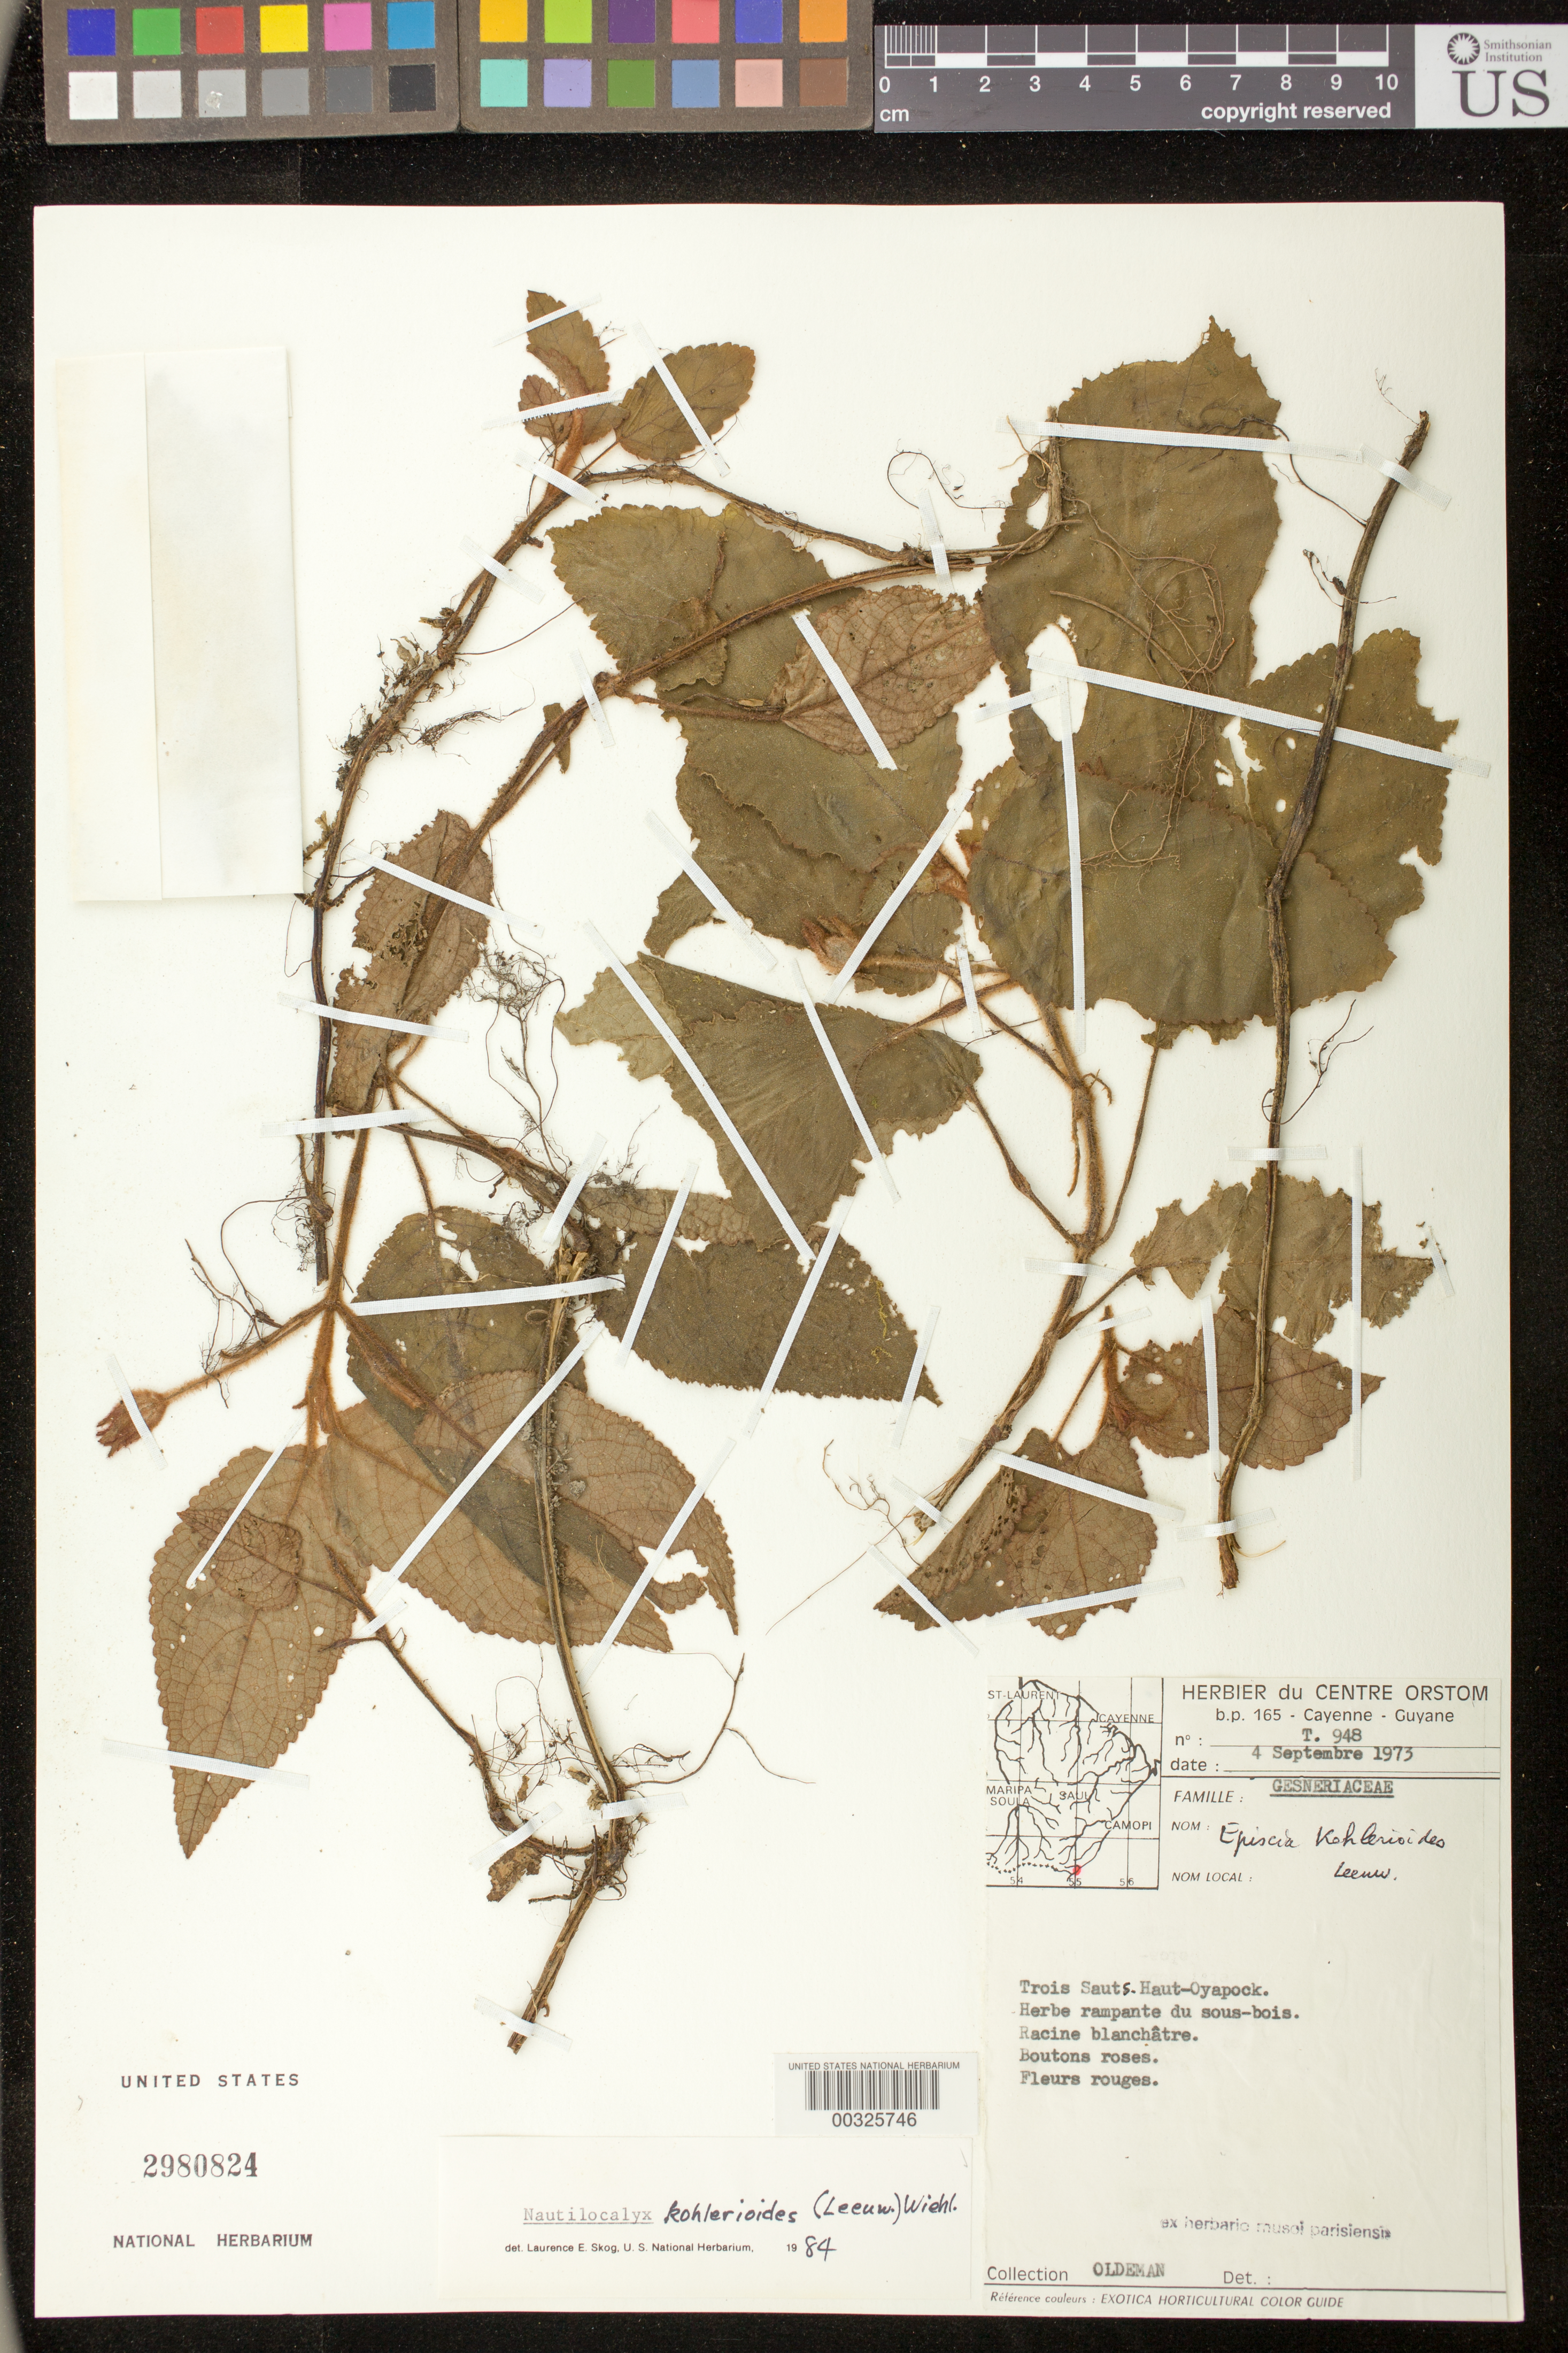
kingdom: Plantae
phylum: Tracheophyta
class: Magnoliopsida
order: Lamiales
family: Gesneriaceae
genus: Nautilocalyx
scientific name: Nautilocalyx kohlerioides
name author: (Leeuwenb.) Wiehler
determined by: Skog, Laurence E.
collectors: R. Oldeman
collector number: T- 948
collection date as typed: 04 Sep 1973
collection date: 1973-09-04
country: French Guiana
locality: Trois Sauts, Haut-Oyapock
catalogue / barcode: US 2980824